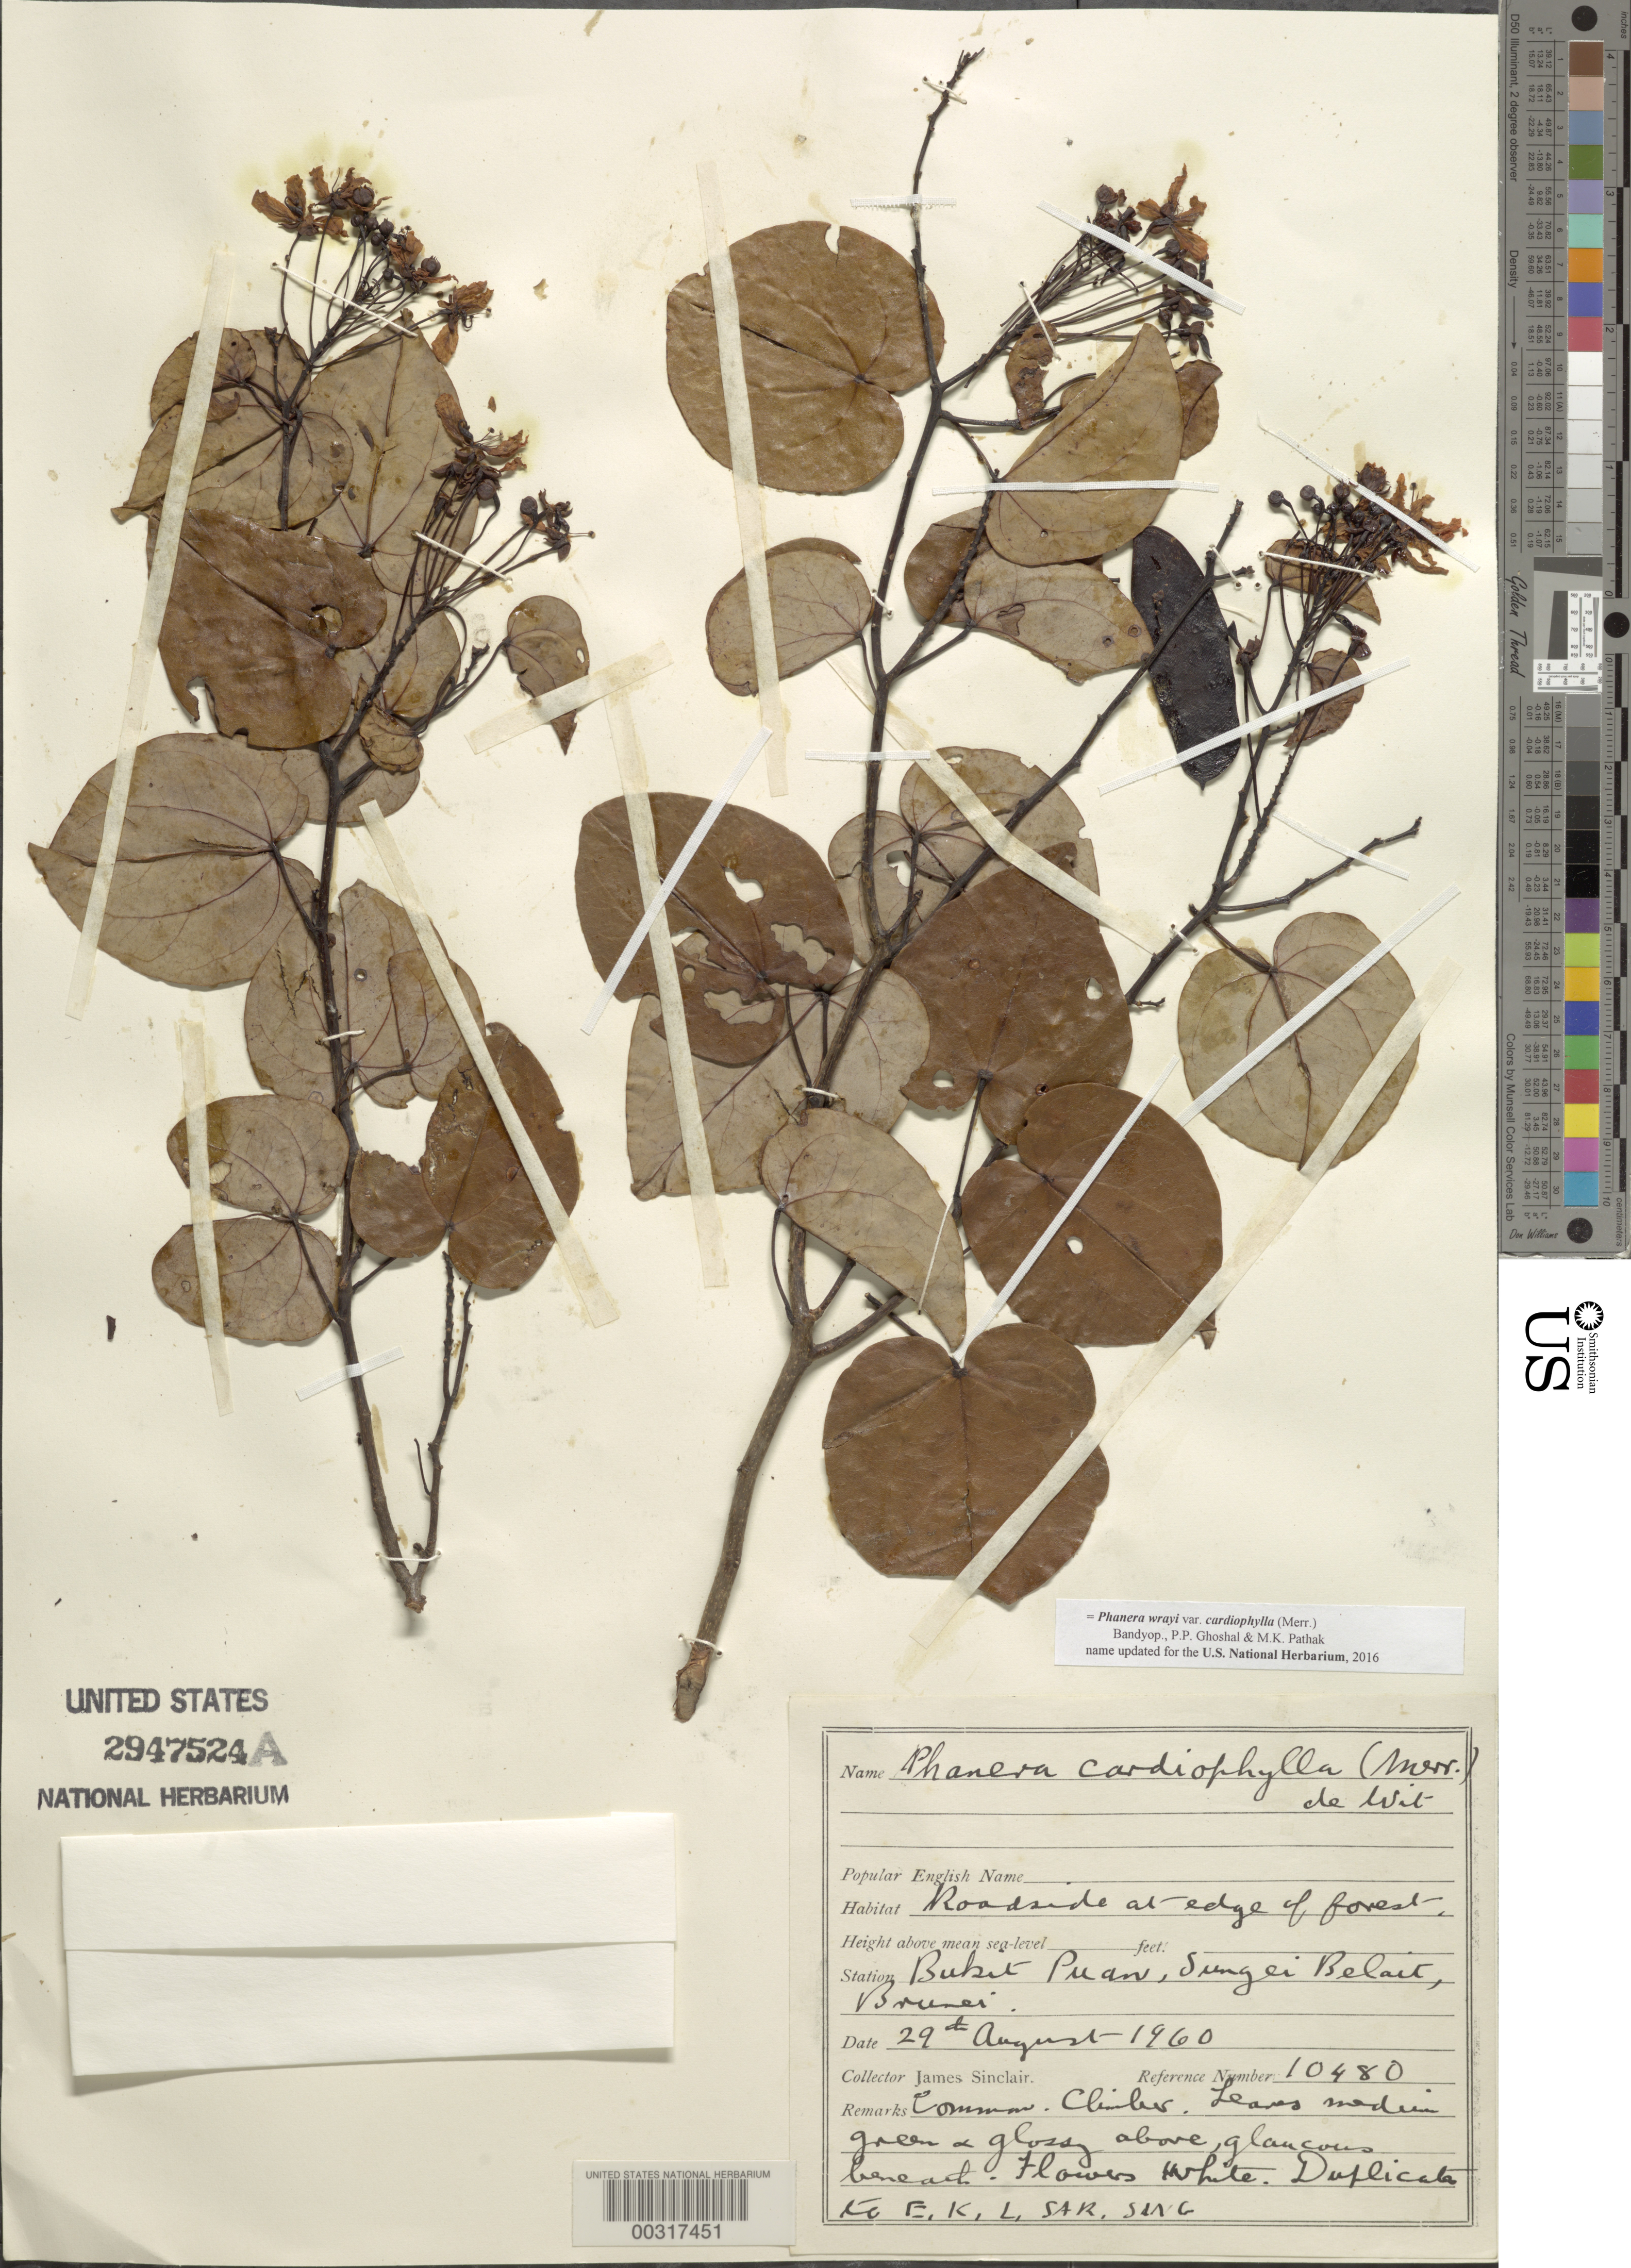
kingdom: Plantae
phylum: Tracheophyta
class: Magnoliopsida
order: Fabales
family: Fabaceae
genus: Phanera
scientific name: Phanera cardiophylla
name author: (Merr.) de Wit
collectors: J. Sinclair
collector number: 10480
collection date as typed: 29 Aug 1960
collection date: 1960-08-29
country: Brunei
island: Borneo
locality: Bukit Puan, Sungei Belait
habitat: Roadside at edge of forest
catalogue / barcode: US 2947524A